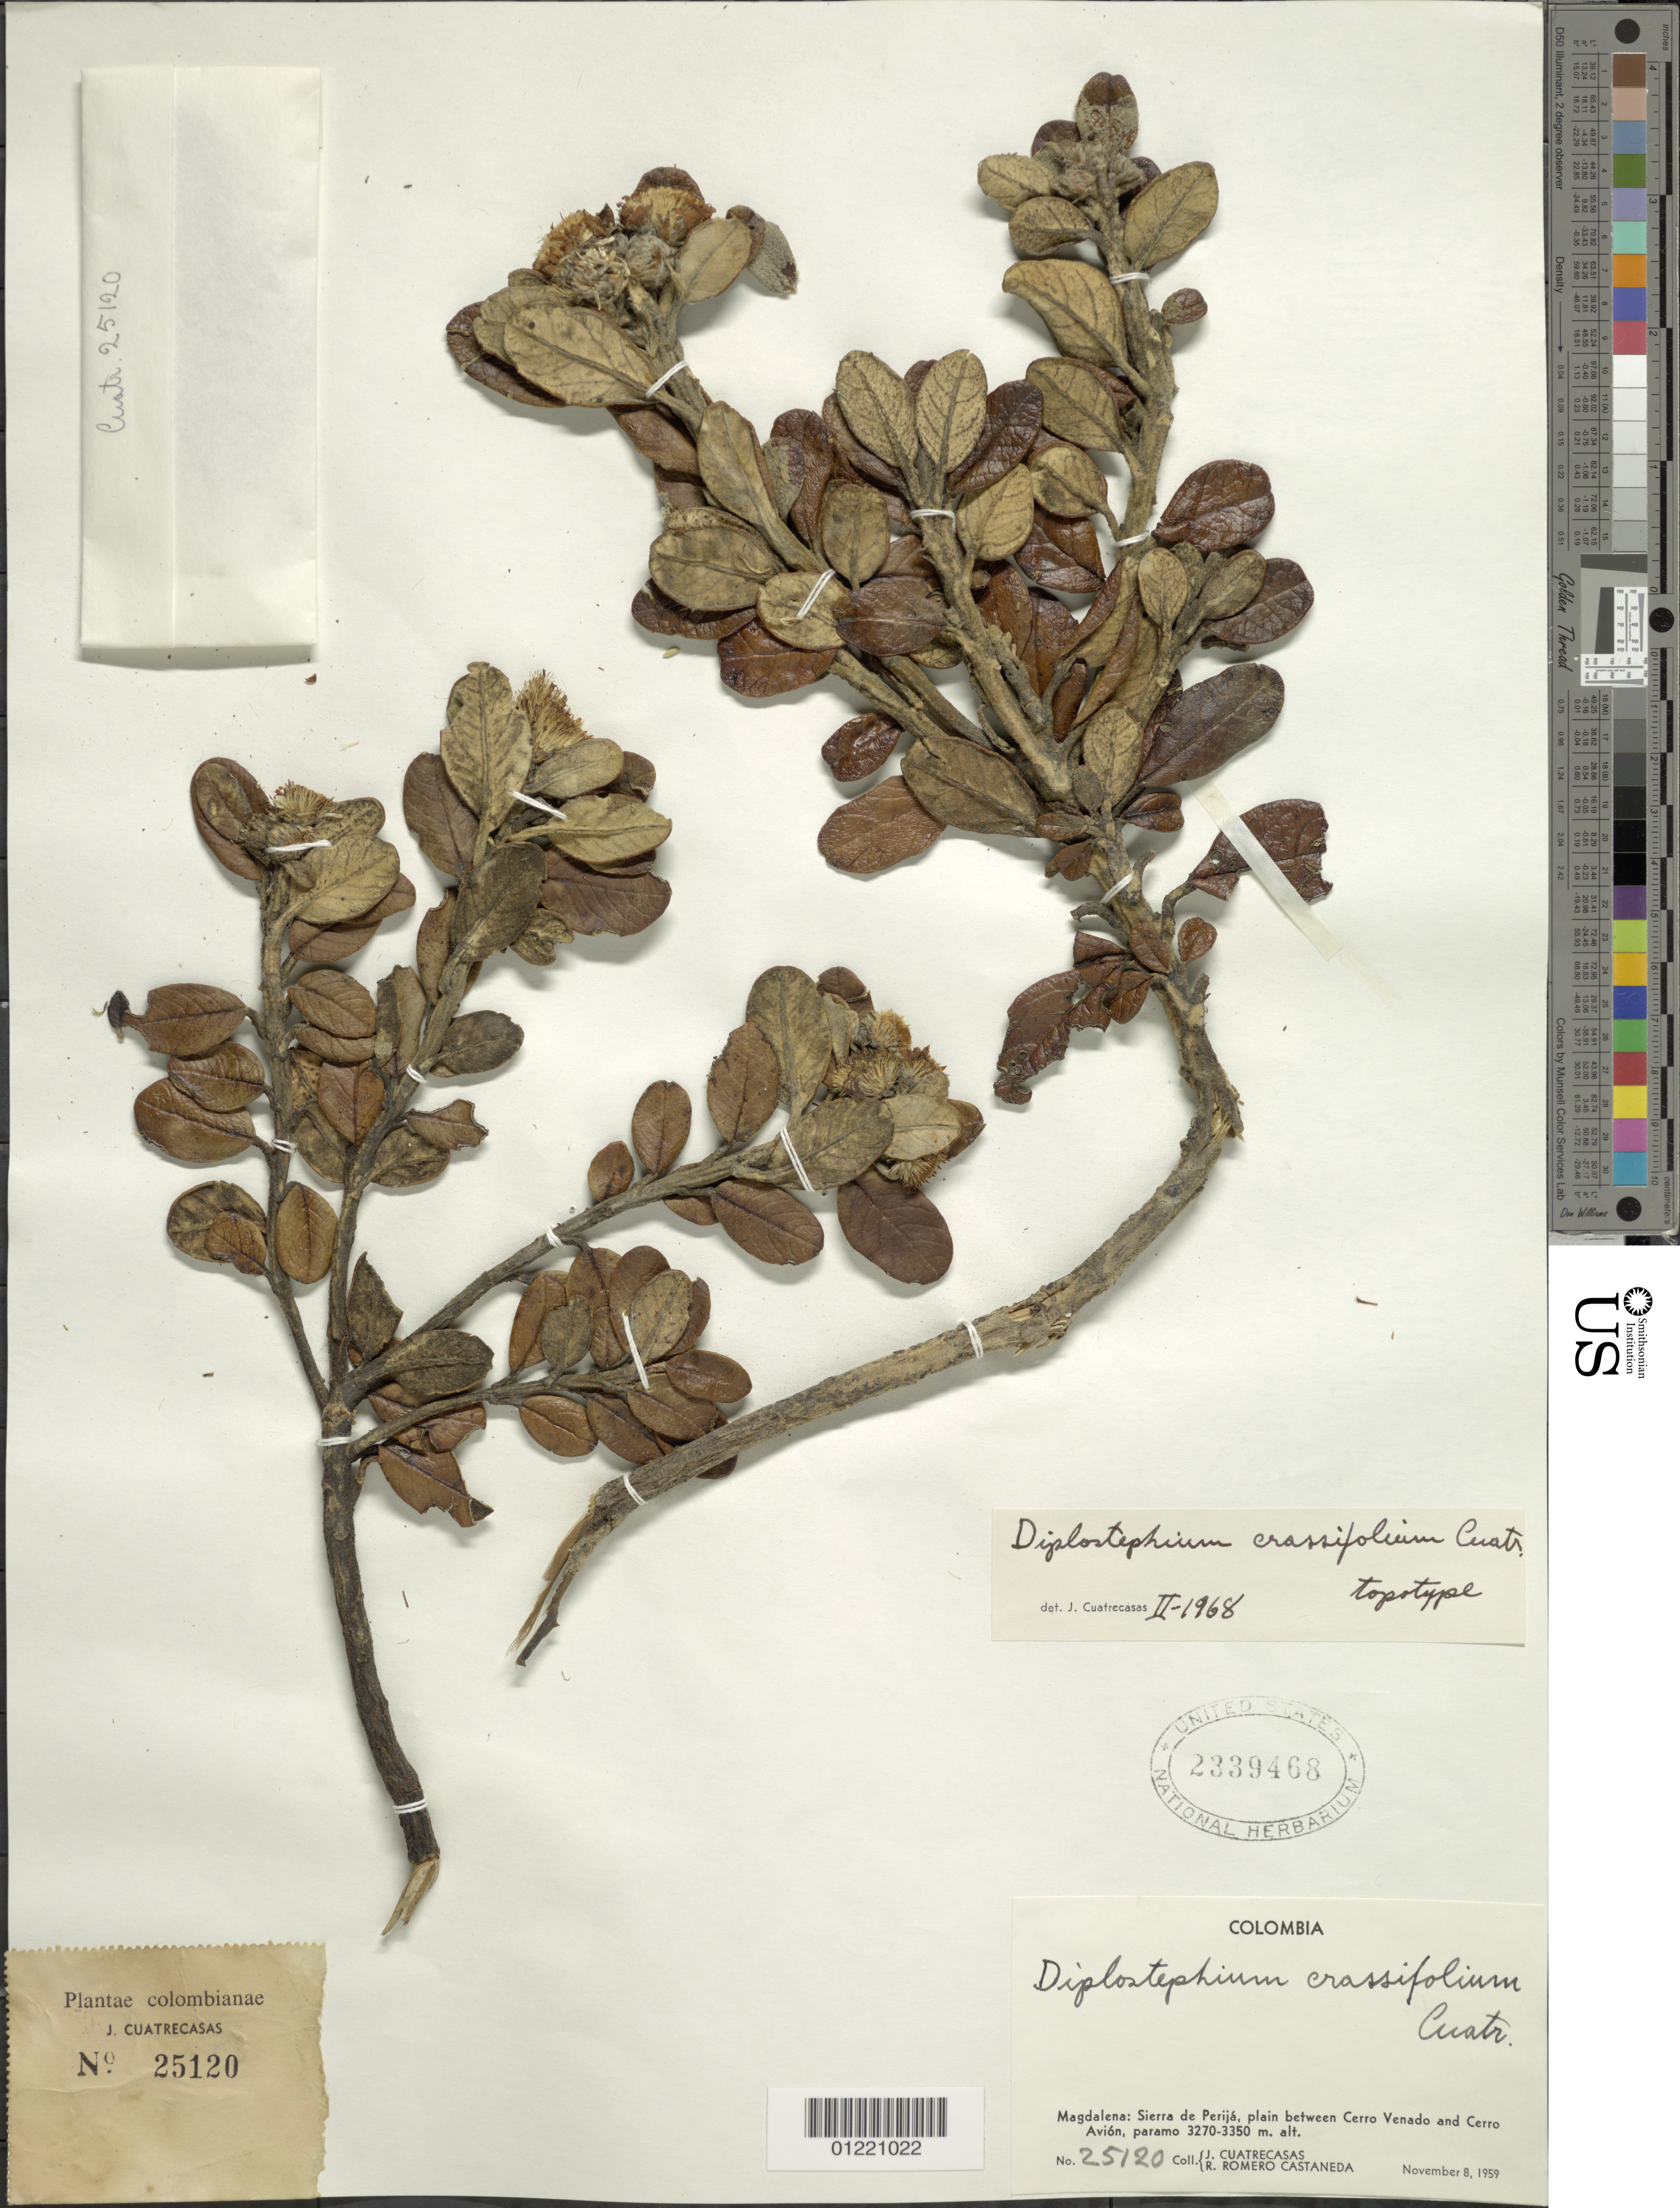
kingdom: Plantae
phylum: Tracheophyta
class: Magnoliopsida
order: Asterales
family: Asteraceae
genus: Diplostephium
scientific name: Diplostephium crassifolium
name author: Cuatrec.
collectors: J. Cuatrecasas & R. Romero Castañeda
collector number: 25120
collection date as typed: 08 Nov 1959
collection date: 1959-11-08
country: Colombia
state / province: Magdalena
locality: Sierra de Perija, plain between Cerro Venado & Cerro Avion.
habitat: paramo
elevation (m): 3270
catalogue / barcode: US 2339468